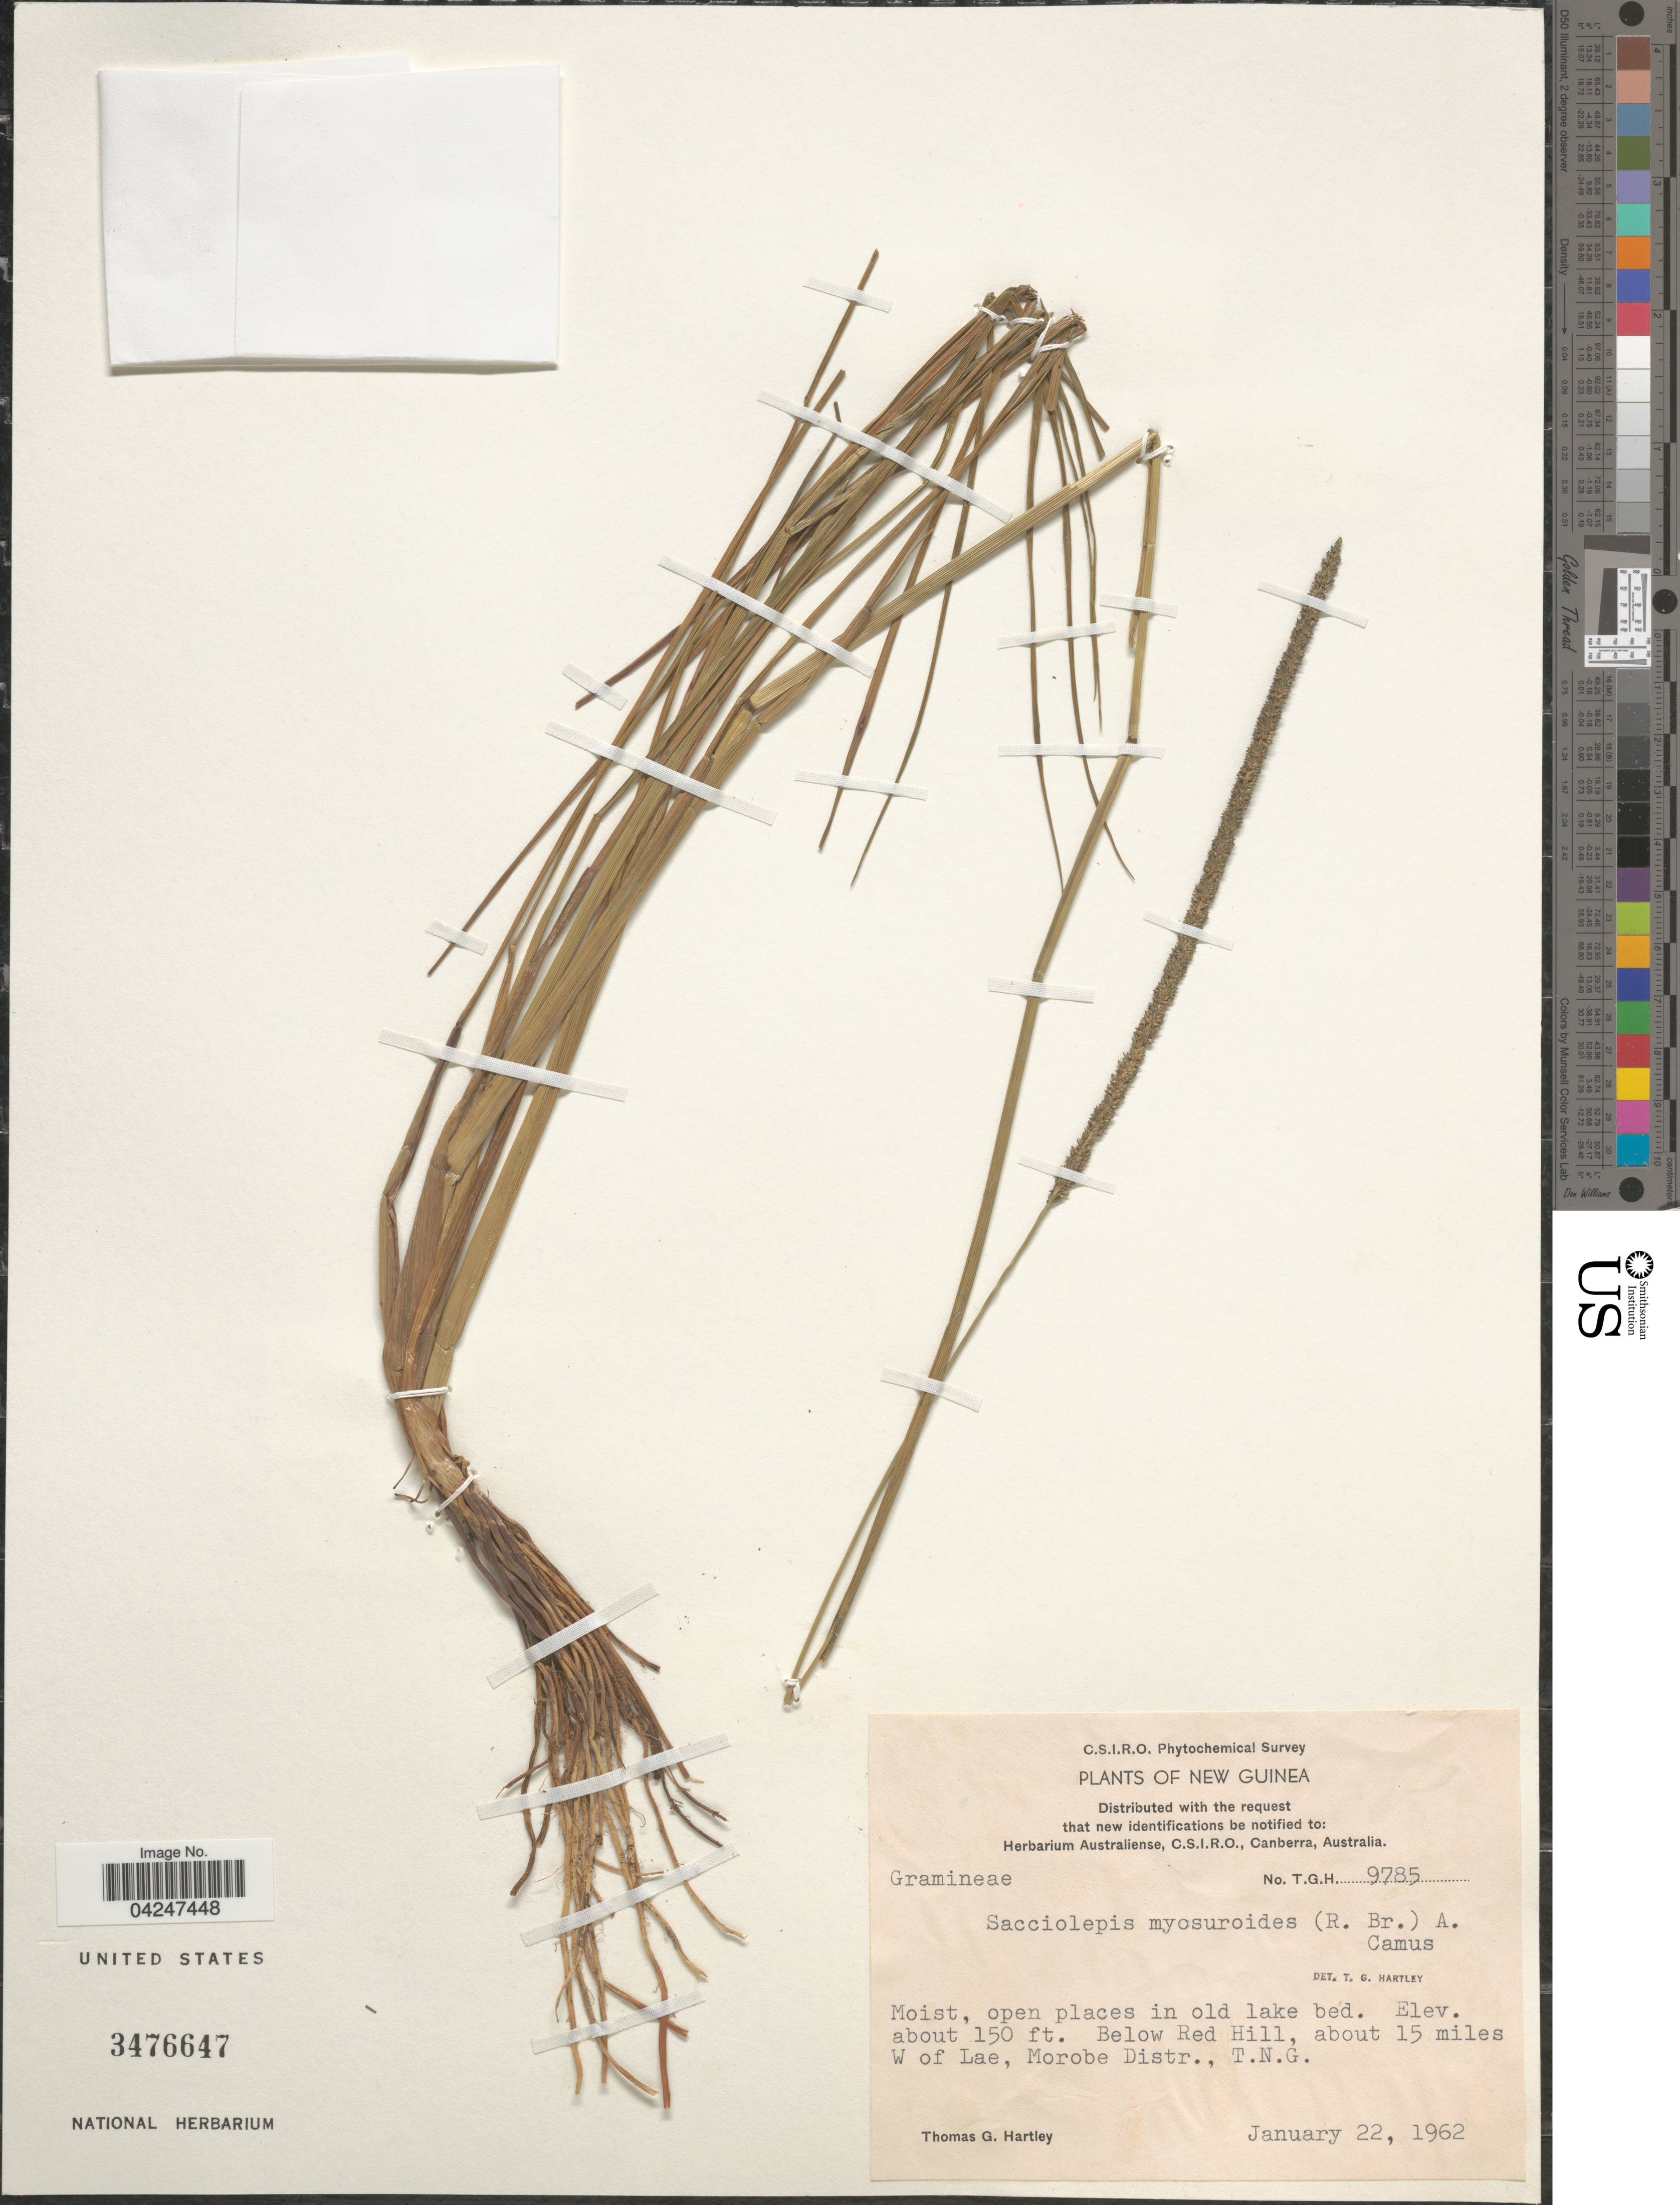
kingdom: Plantae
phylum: Tracheophyta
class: Liliopsida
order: Poales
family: Poaceae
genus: Sacciolepis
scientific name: Sacciolepis myosuroides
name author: (R. Br.) Chase ex E.G. Camus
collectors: T. G. Hartley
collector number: T.G.H.9785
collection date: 1962-01-22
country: Papua New Guinea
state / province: Morobe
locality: New Guinea. Moist, open places in old lake bed. Below Red Hill, about 15 miles W of Lae, Morobe Distr., T.N.G.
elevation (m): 46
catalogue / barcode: US 3476647